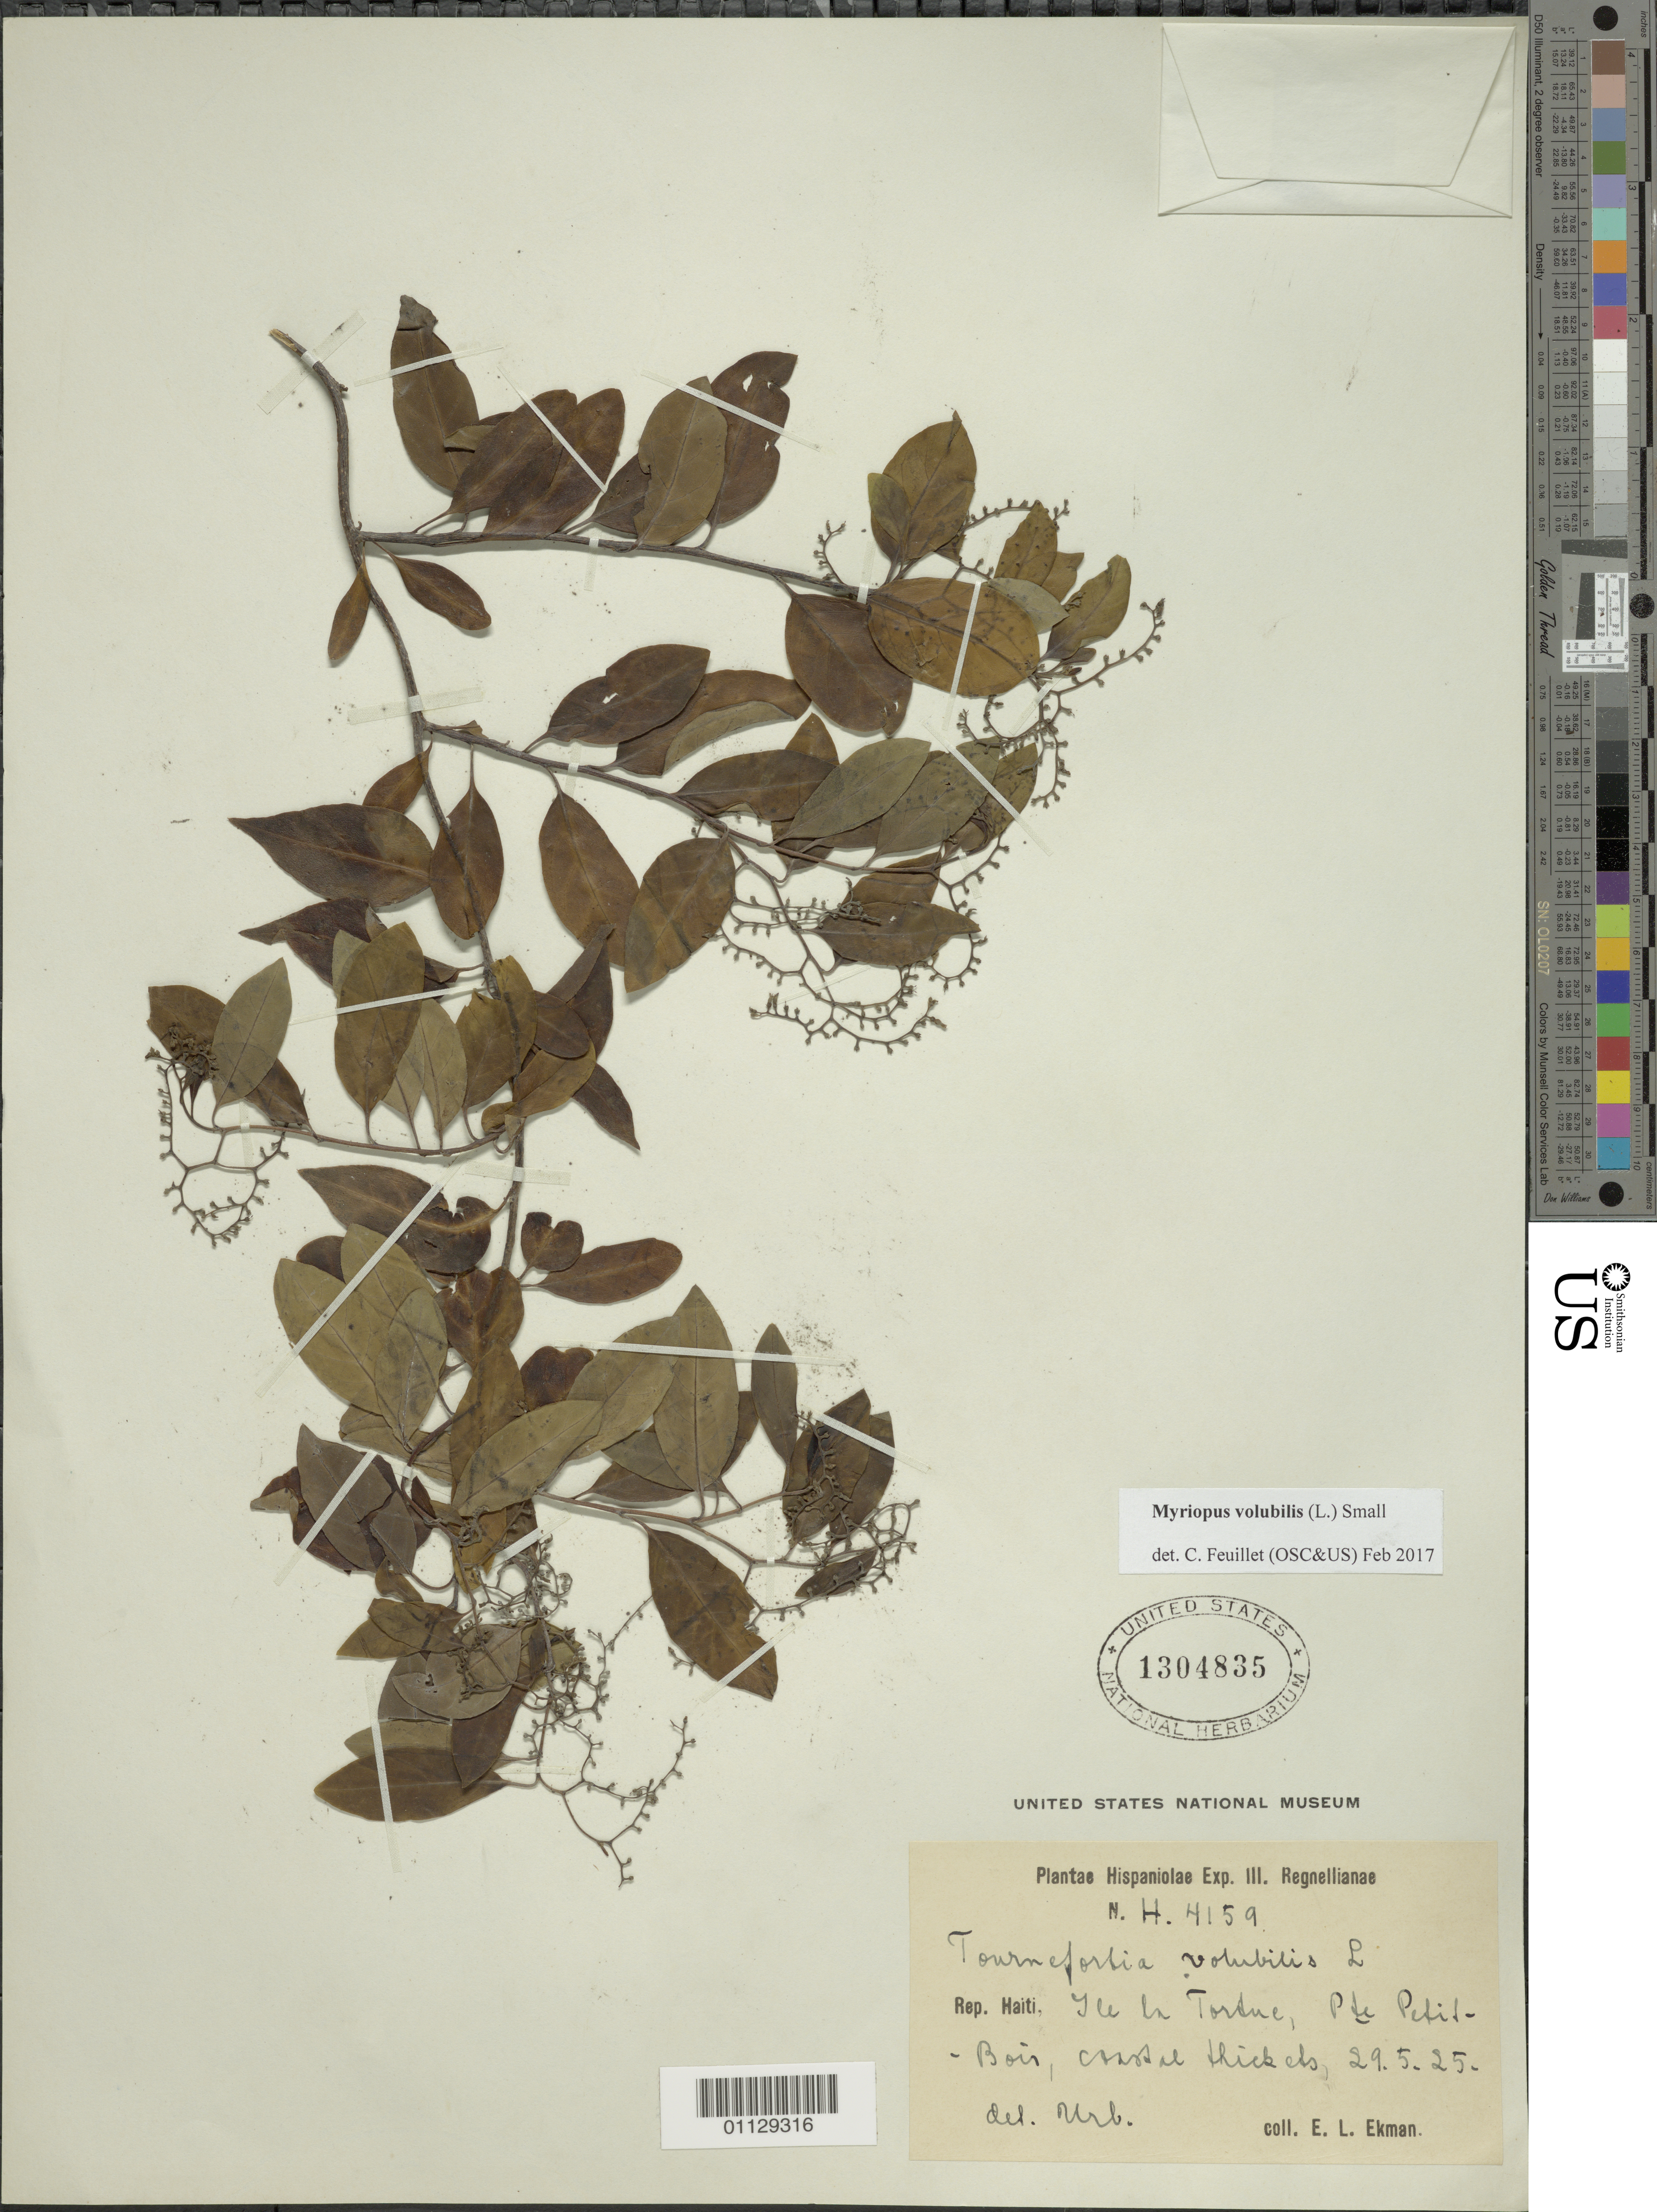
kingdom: Plantae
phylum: Tracheophyta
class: Magnoliopsida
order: Boraginales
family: Heliotropiaceae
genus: Myriopus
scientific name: Myriopus volubilis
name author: (L.) Small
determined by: Feuillet, C.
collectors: E. L. Ekman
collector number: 4159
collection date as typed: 29 May 1925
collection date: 1925-05-29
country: Haiti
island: Hispaniola I.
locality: Ile la Tortue, Pte Petit-Bois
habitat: Coastal thickets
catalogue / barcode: US 1304835